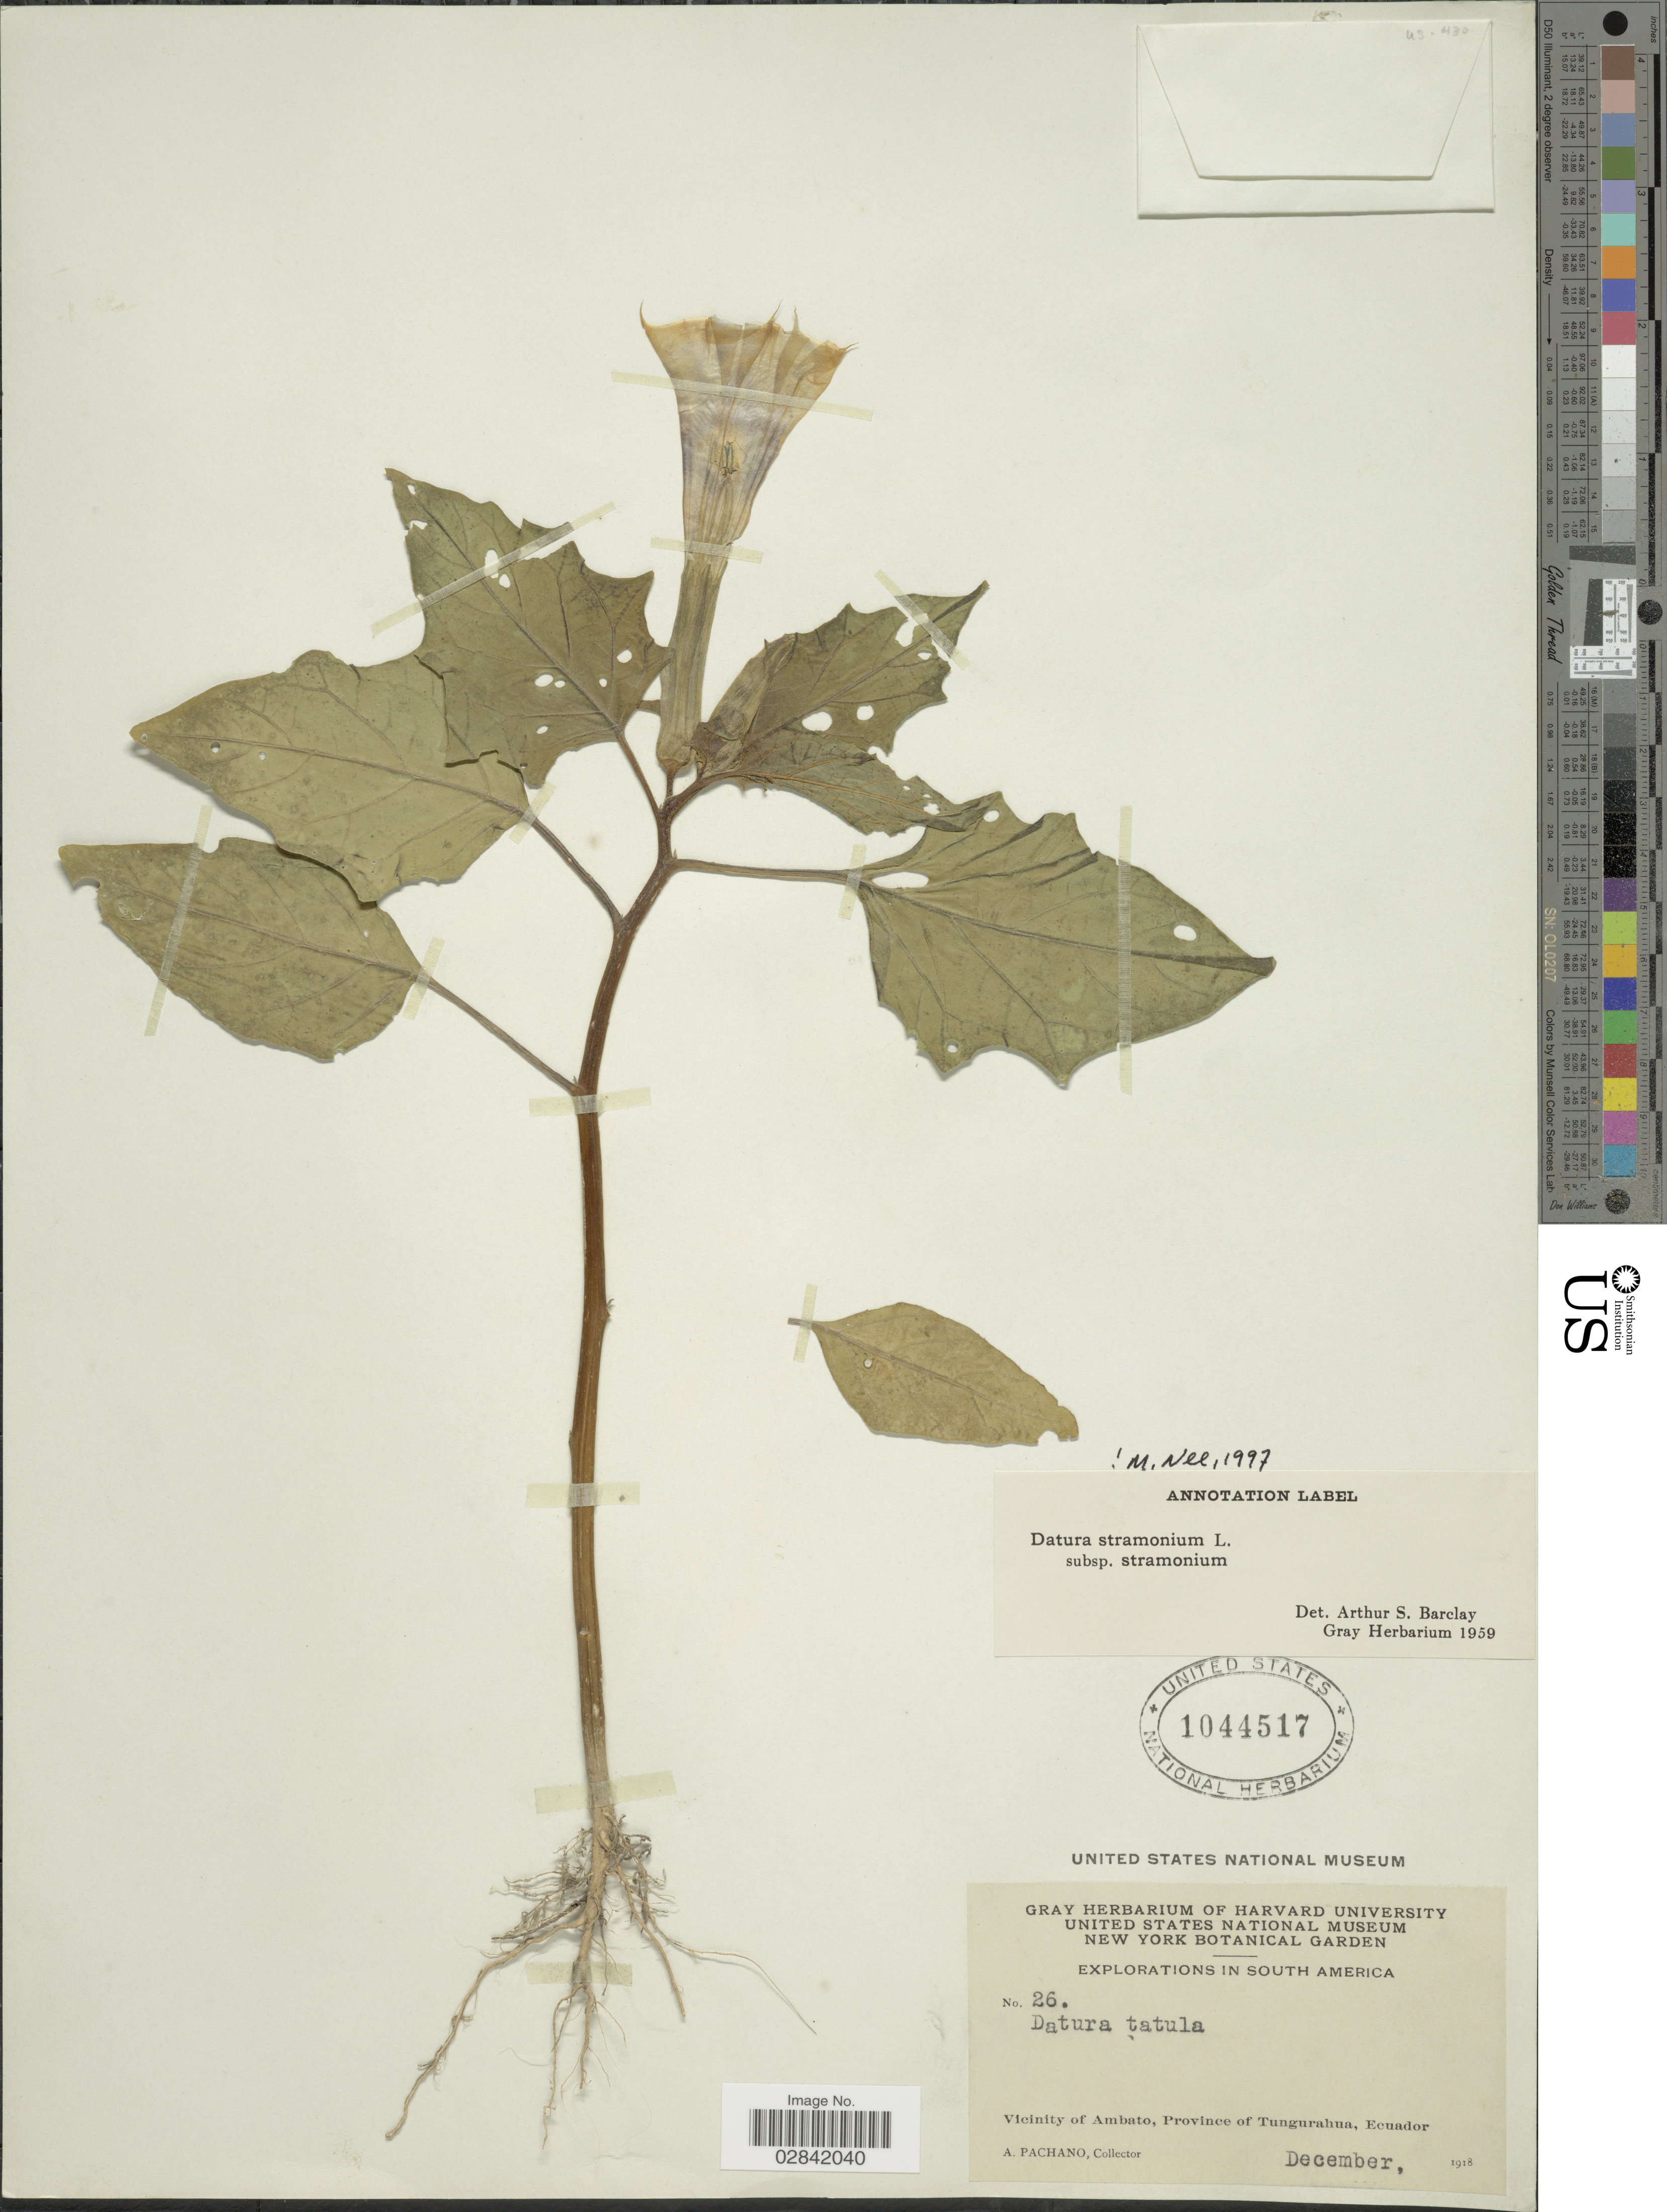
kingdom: Plantae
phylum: Tracheophyta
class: Magnoliopsida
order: Solanales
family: Solanaceae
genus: Datura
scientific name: Datura stramonium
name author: L.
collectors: A. Pachano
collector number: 26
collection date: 1918-12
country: Ecuador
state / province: Tungurahua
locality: Vicinity of Ambato, Province of Tungurahua.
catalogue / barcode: US 1044517